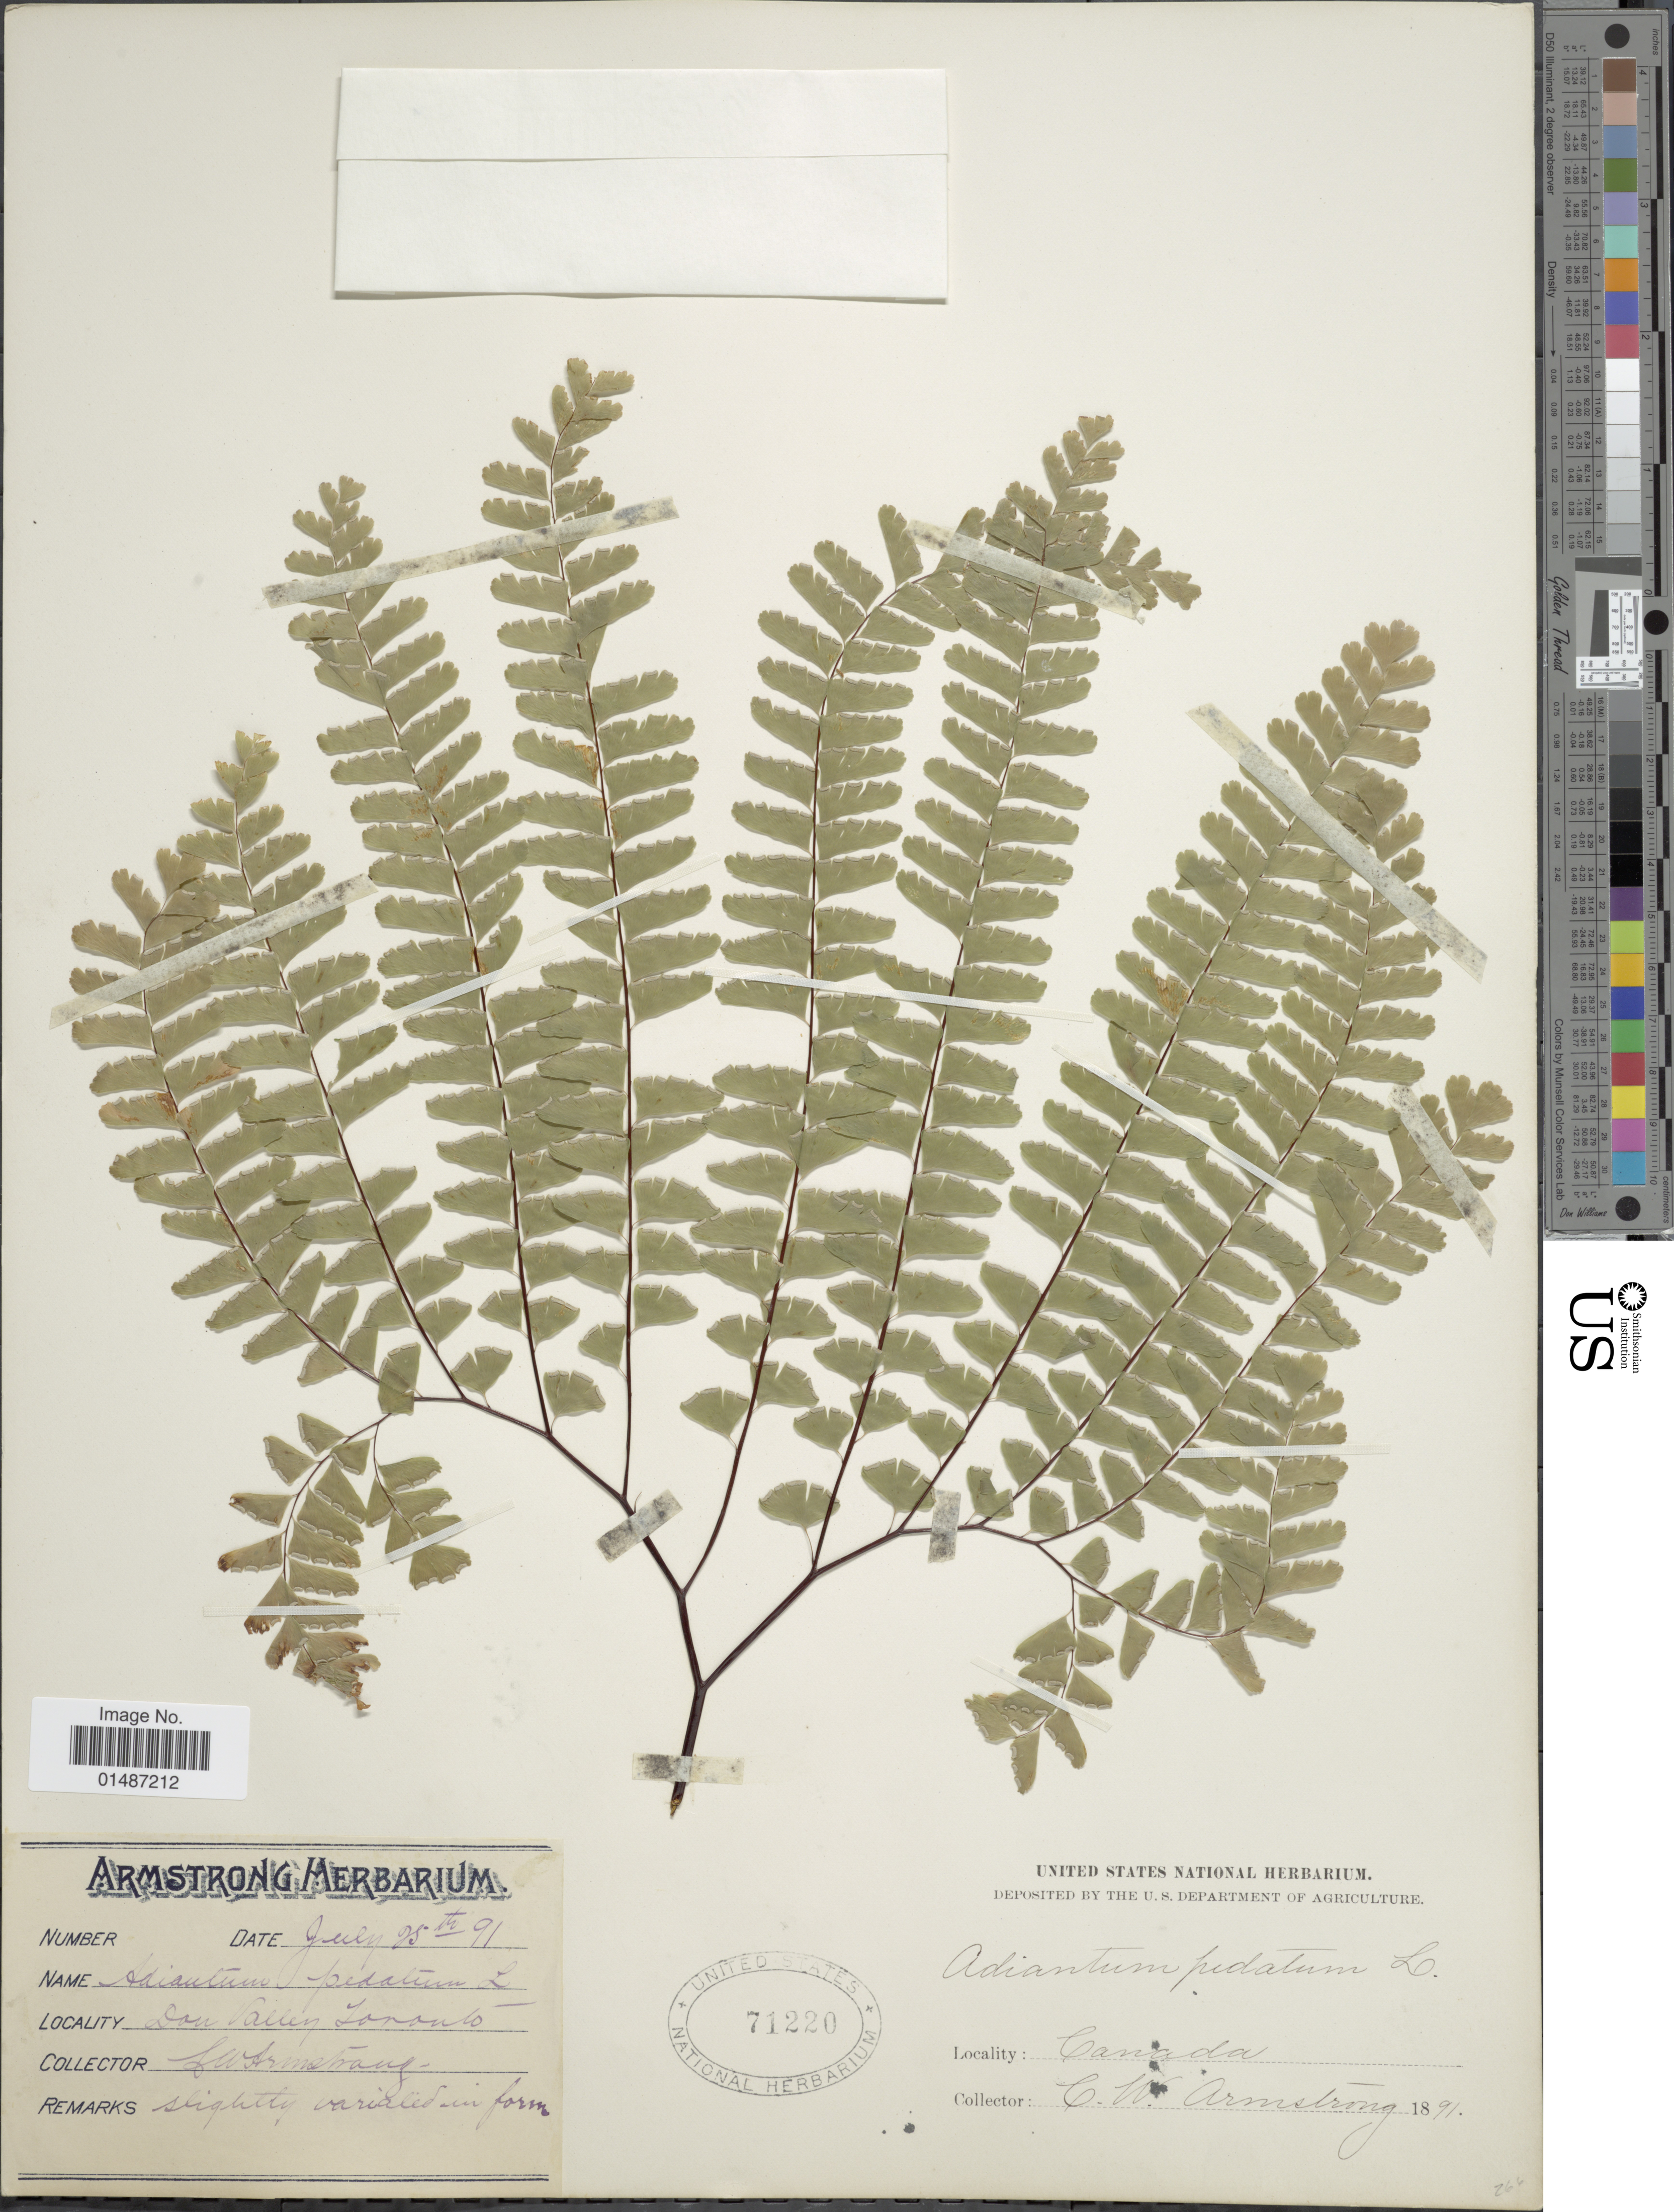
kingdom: Plantae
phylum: Tracheophyta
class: Polypodiopsida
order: Polypodiales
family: Pteridaceae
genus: Adiantum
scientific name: Adiantum pedatum var. pedatum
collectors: C. W. Armstrong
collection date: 1891-07-25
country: Canada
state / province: Ontario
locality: Don Valley, Toronto.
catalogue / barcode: US 71220